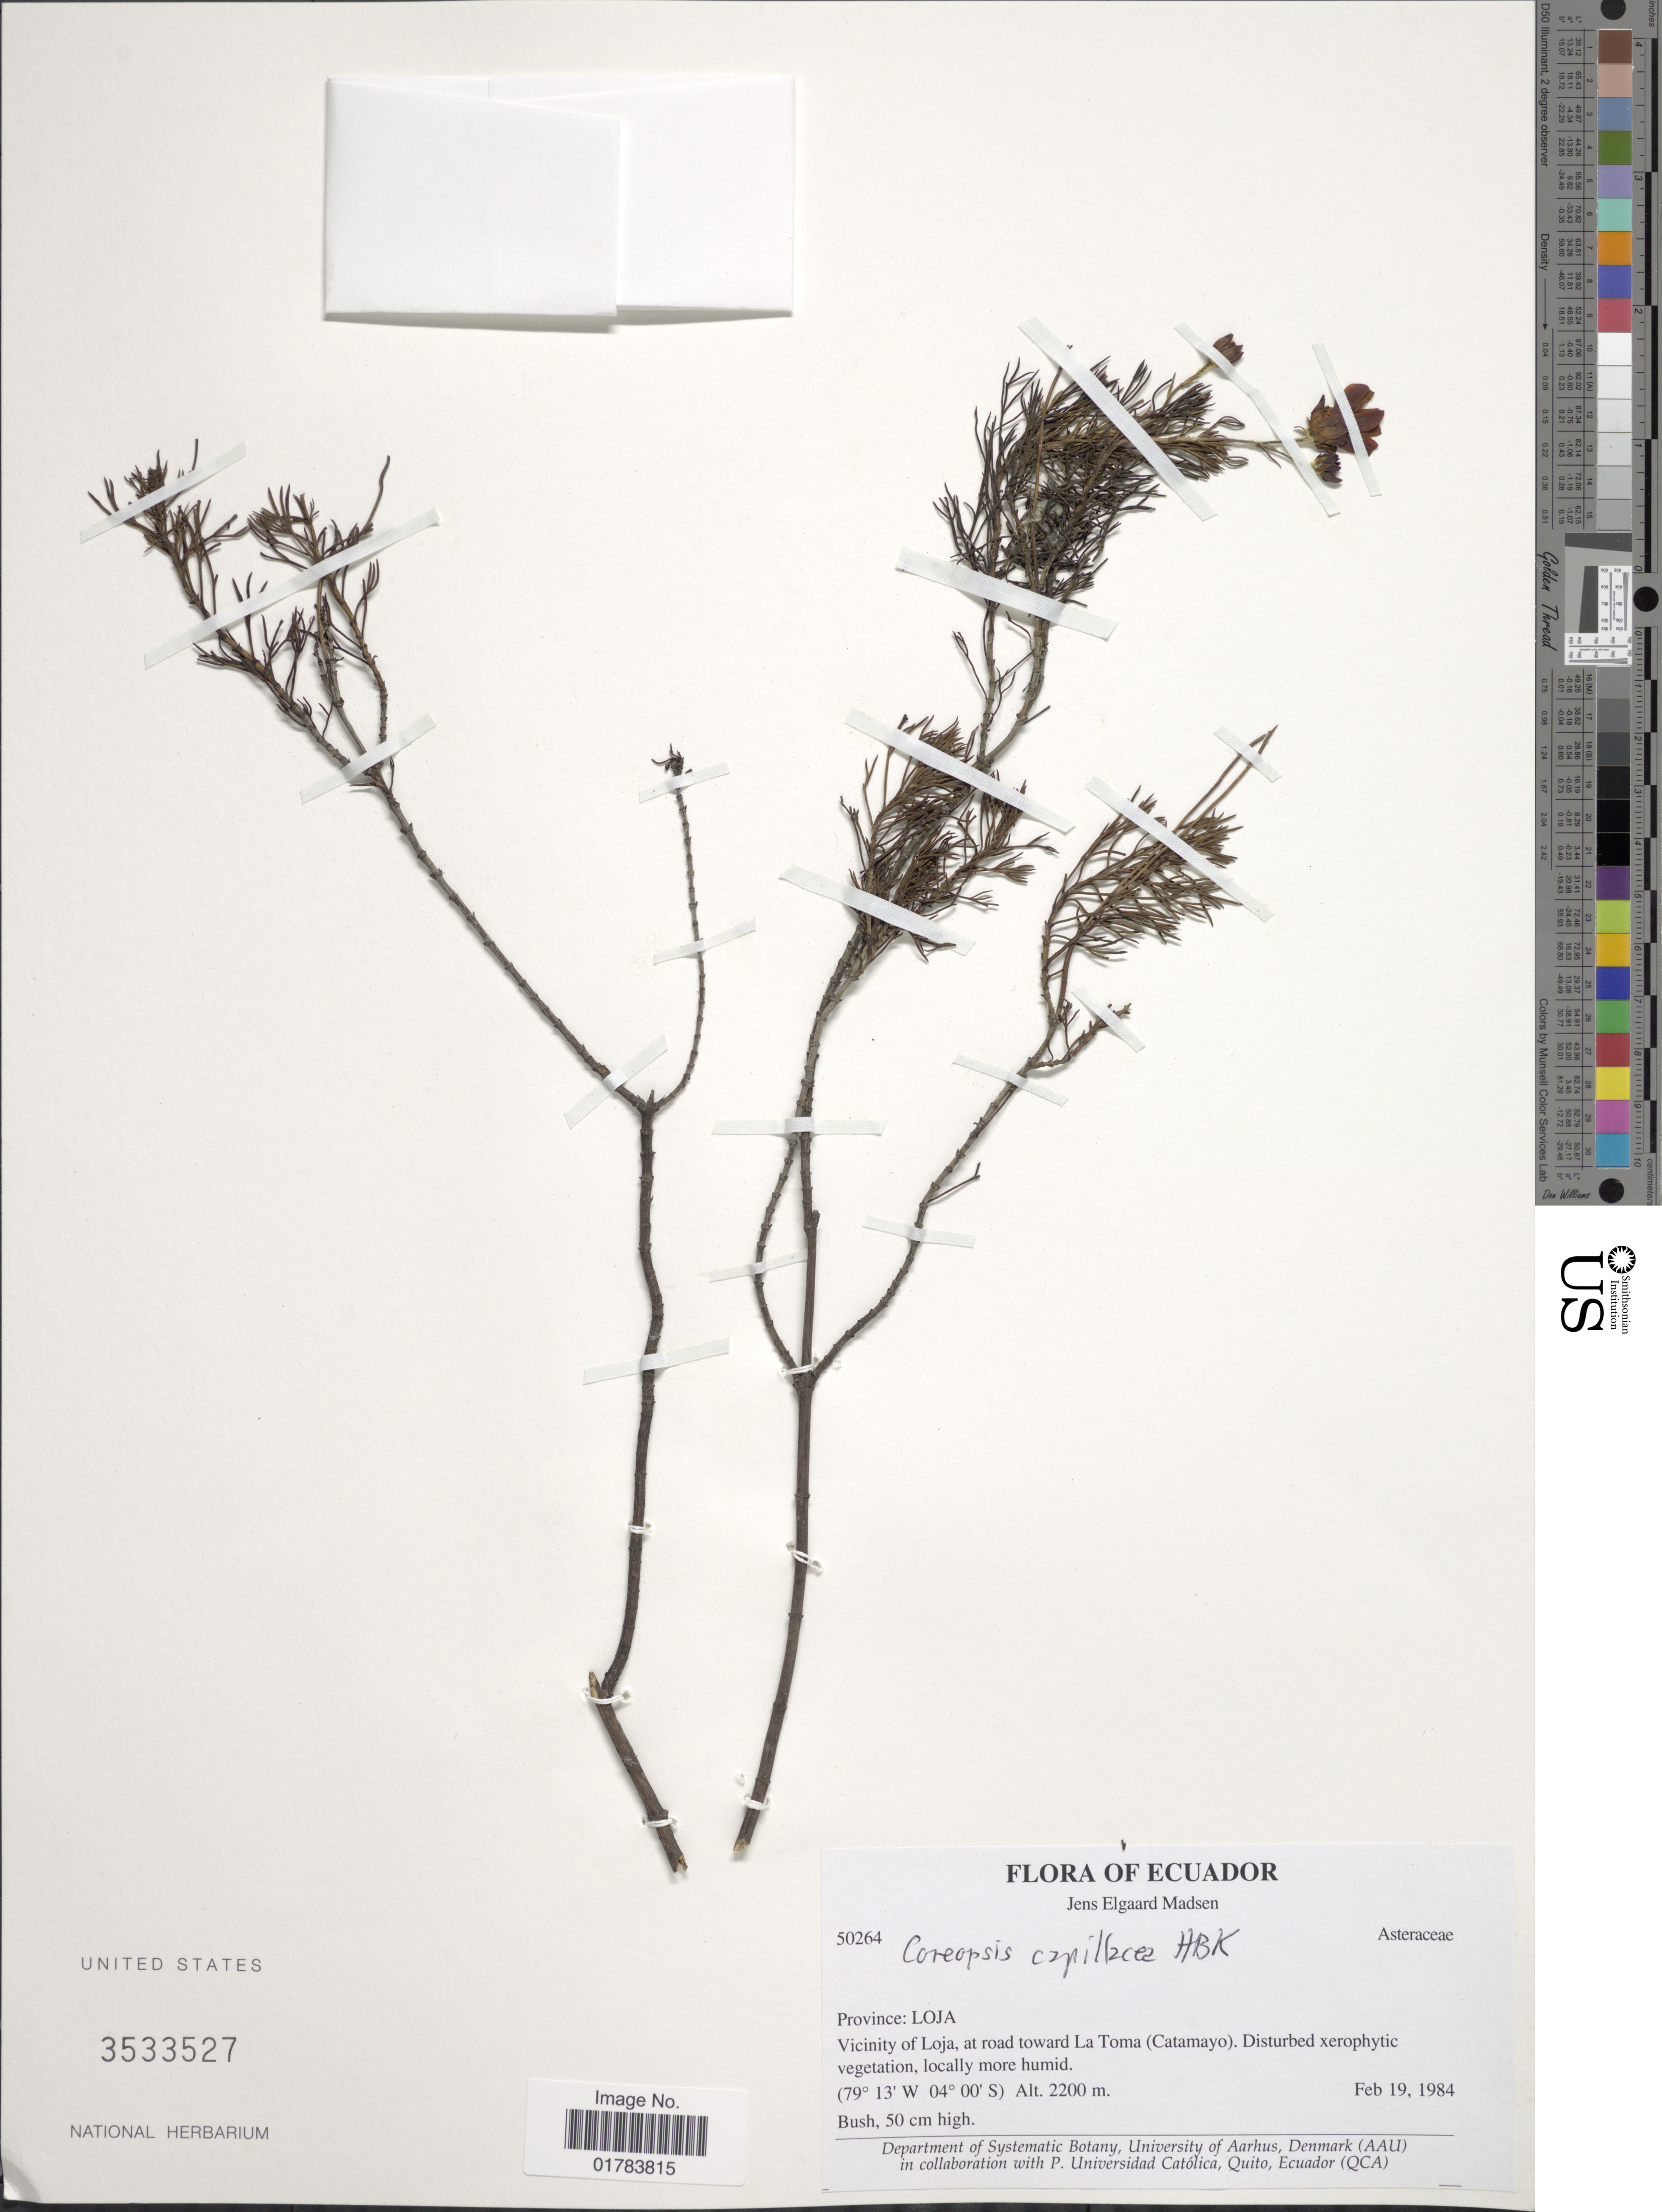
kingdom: Plantae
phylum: Tracheophyta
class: Magnoliopsida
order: Asterales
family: Asteraceae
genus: Coreopsis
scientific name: Coreopsis capillacea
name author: Kunth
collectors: J. E. Madsen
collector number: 50264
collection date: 1984-02-19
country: Ecuador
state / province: Loja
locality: Vicinity of Loja, at road toward La Toma (Catamayo)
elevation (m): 2200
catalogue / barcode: US 3533527